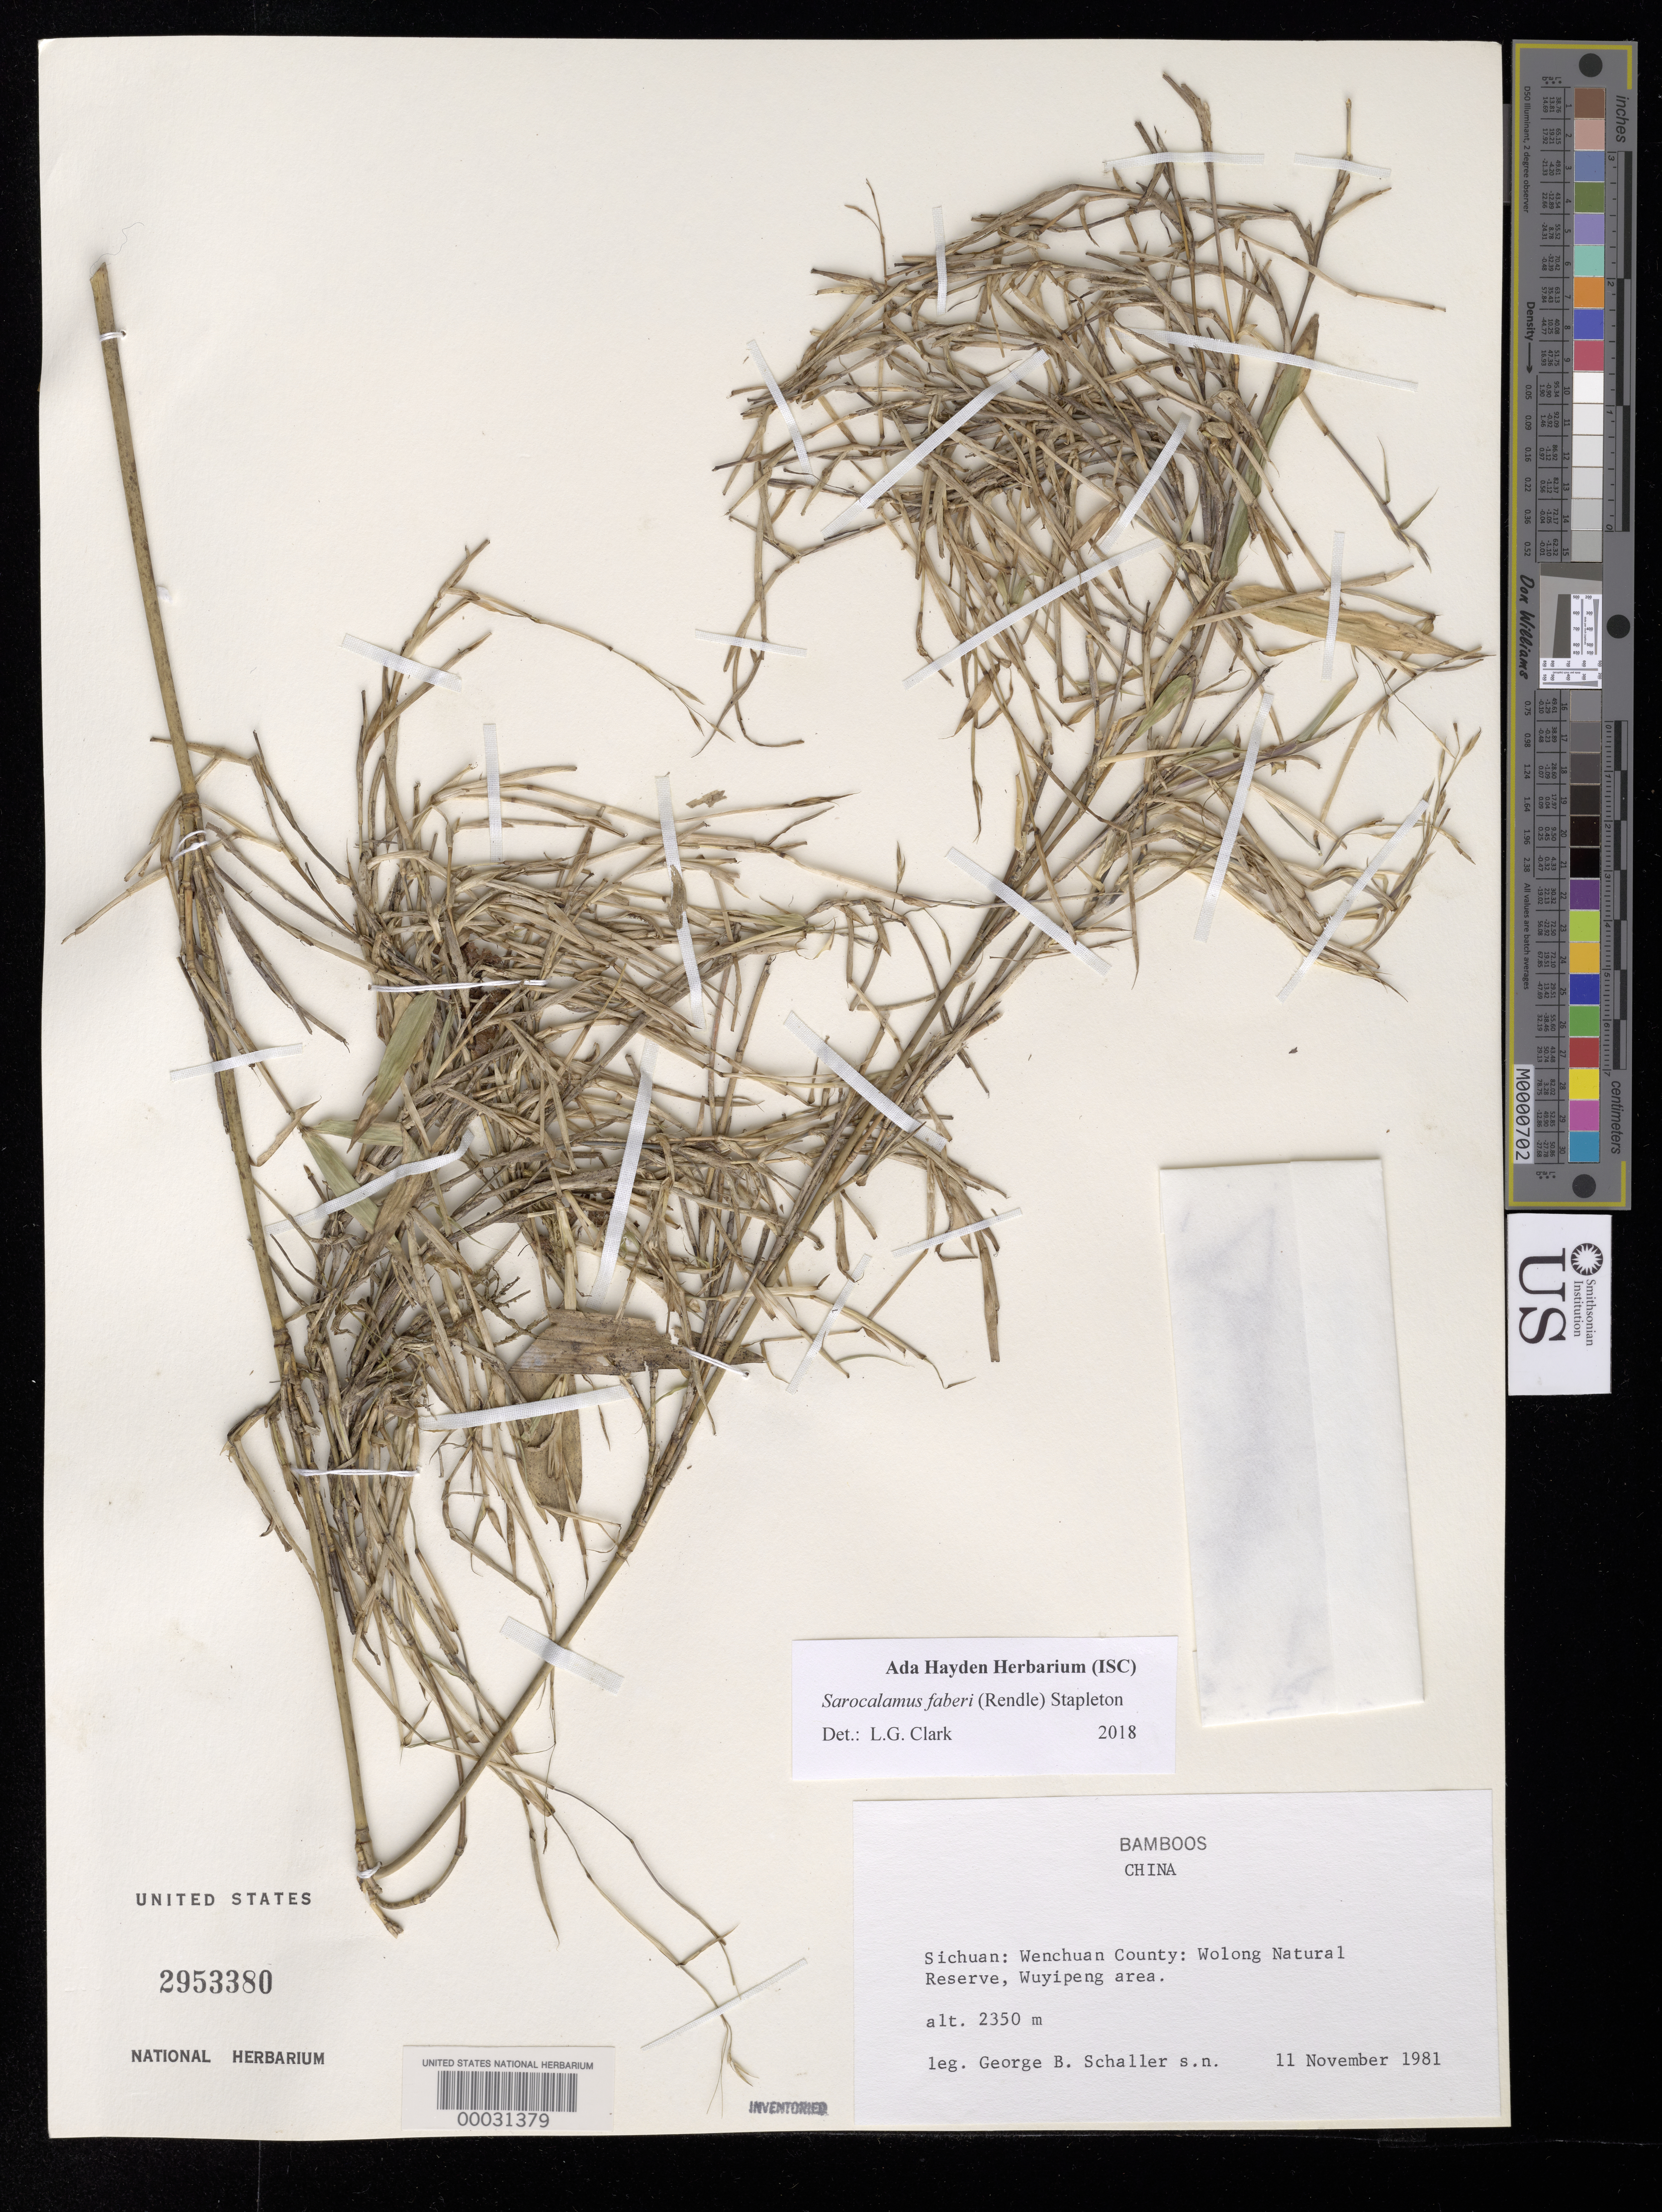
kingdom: Plantae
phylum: Tracheophyta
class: Liliopsida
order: Poales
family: Poaceae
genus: Sarocalamus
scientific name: Sarocalamus faberi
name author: (Rendle) Stapleton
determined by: Clark, L. G.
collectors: G. Schaller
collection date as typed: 11 Nov 1981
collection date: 1981-11-11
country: China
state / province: Sichuan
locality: Wenchuan, wolong national reserve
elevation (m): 2350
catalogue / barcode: US 2953380